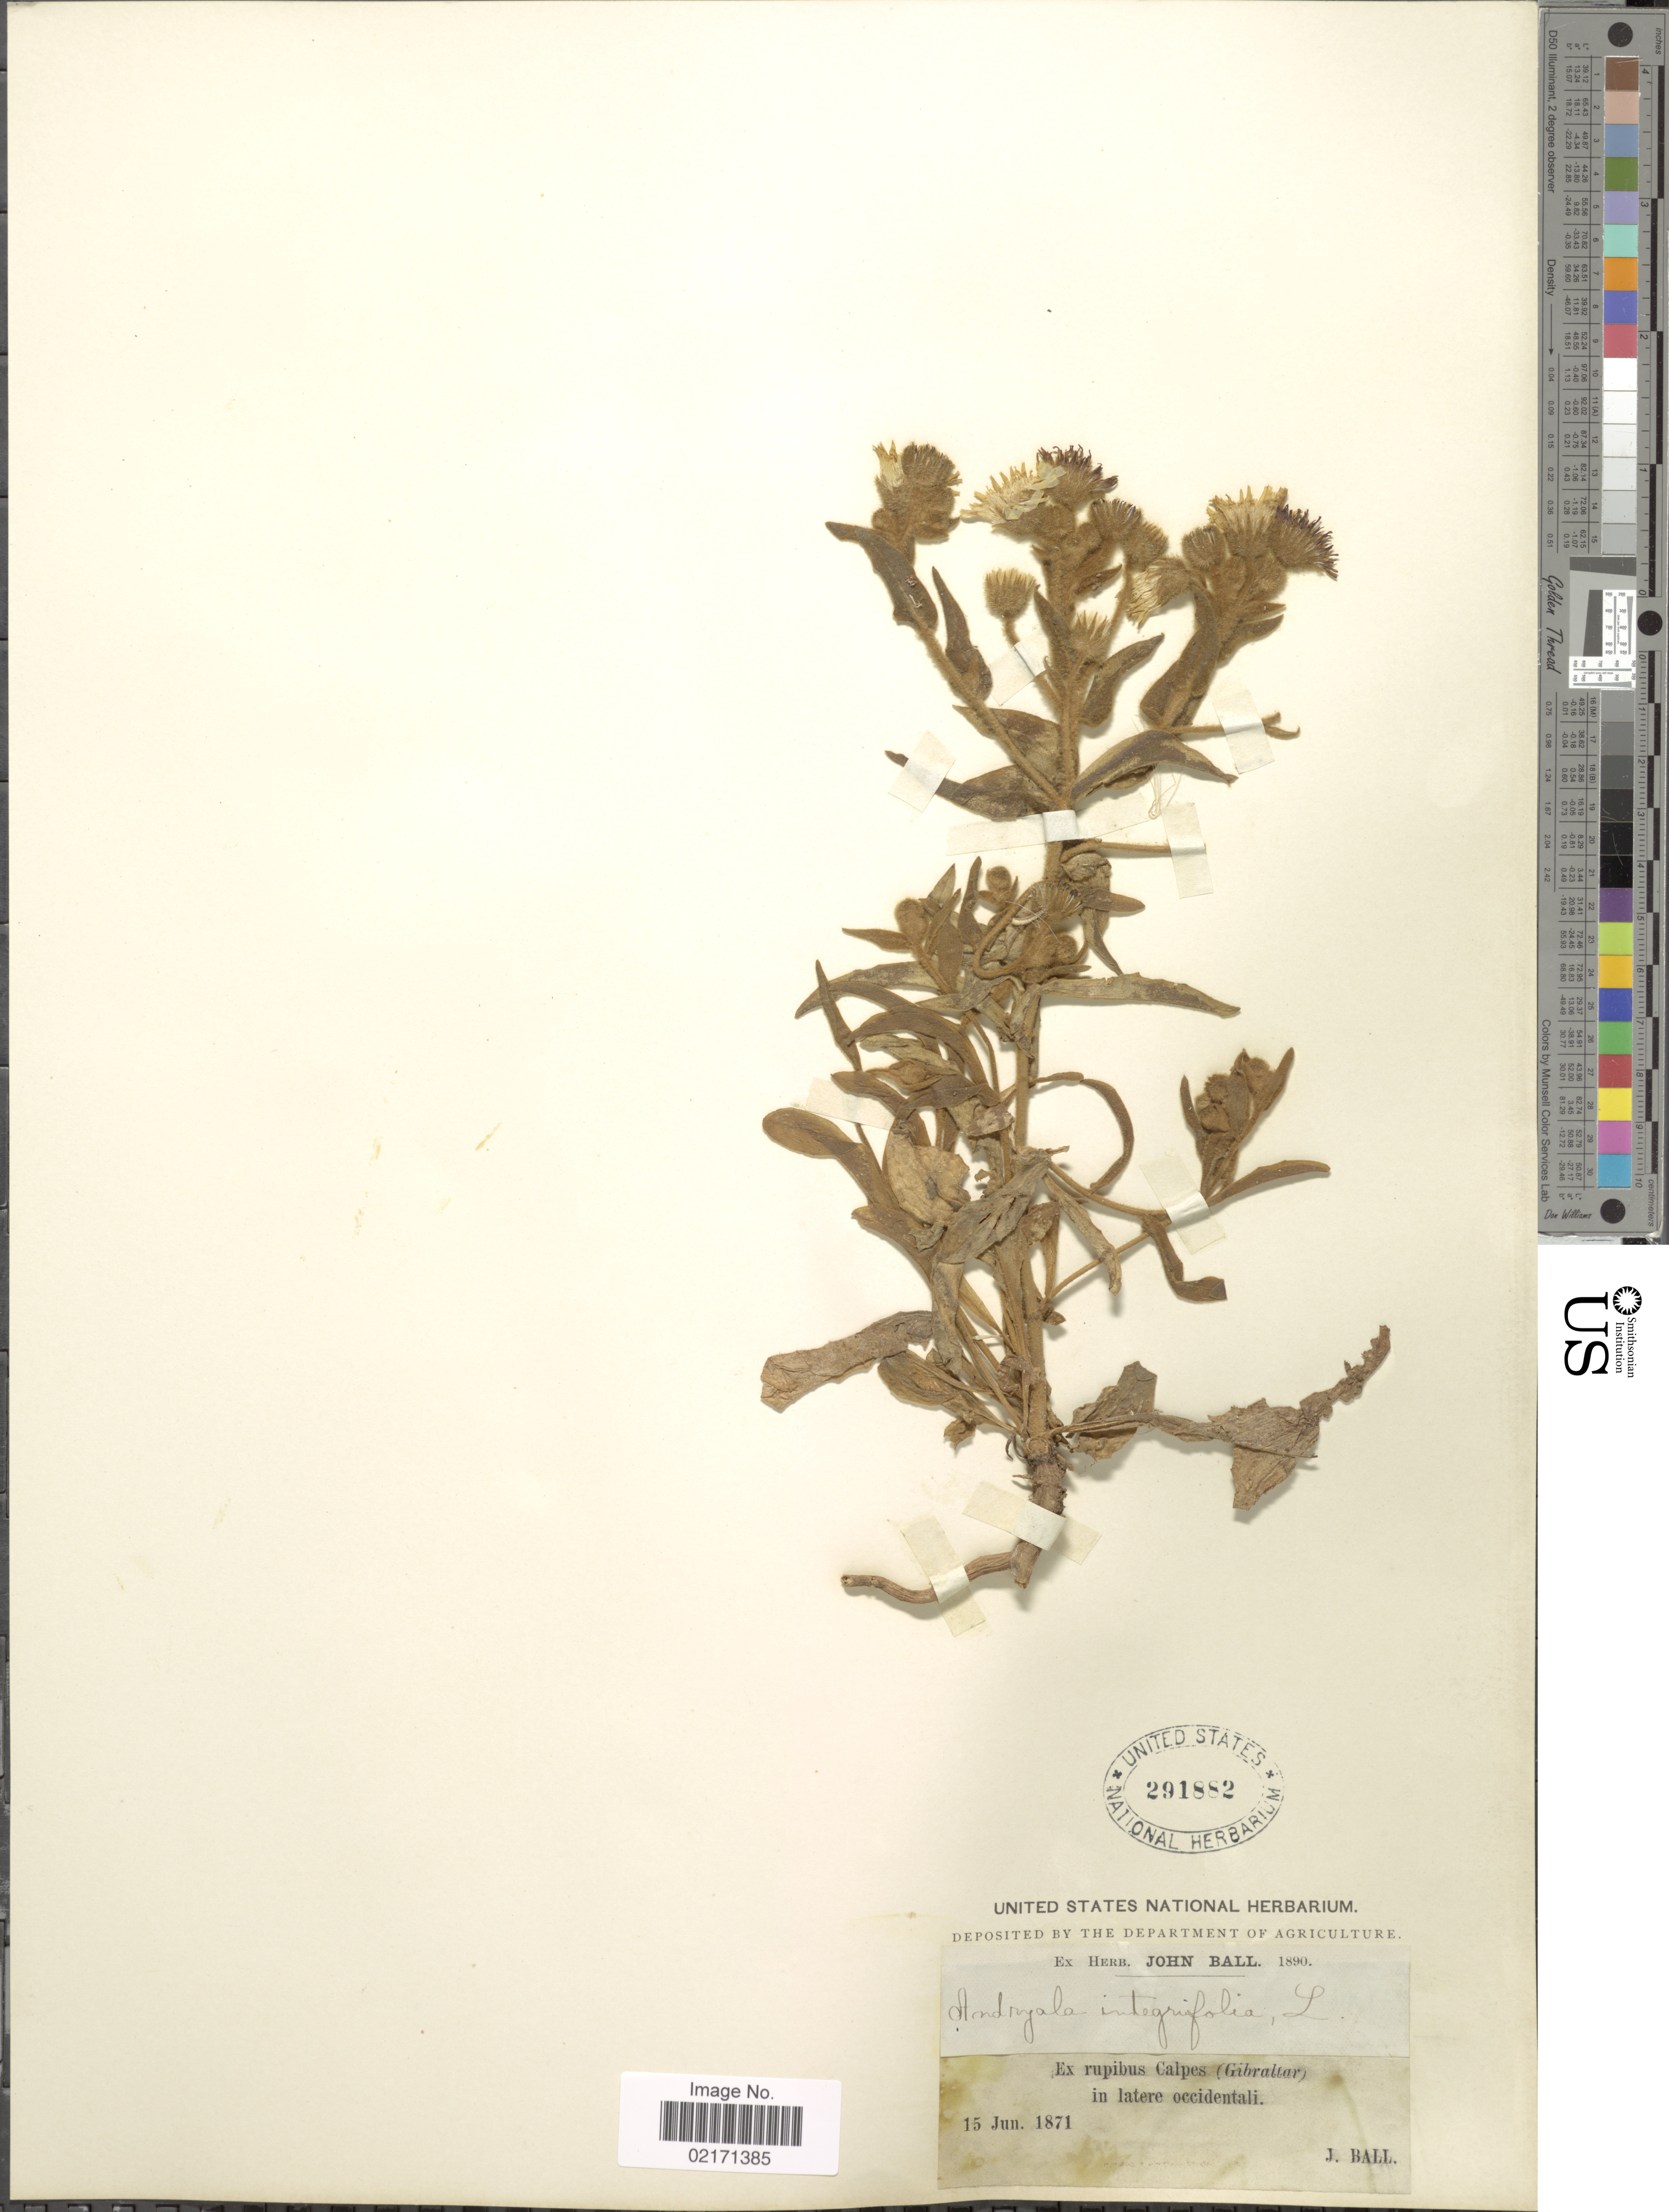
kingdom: Plantae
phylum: Tracheophyta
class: Magnoliopsida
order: Asterales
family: Asteraceae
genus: Andryala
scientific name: Andryala integrifolia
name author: L.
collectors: J. Ball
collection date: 1871-06-15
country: Gibraltar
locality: Calpes (Gibraltar)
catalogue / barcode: US 291882